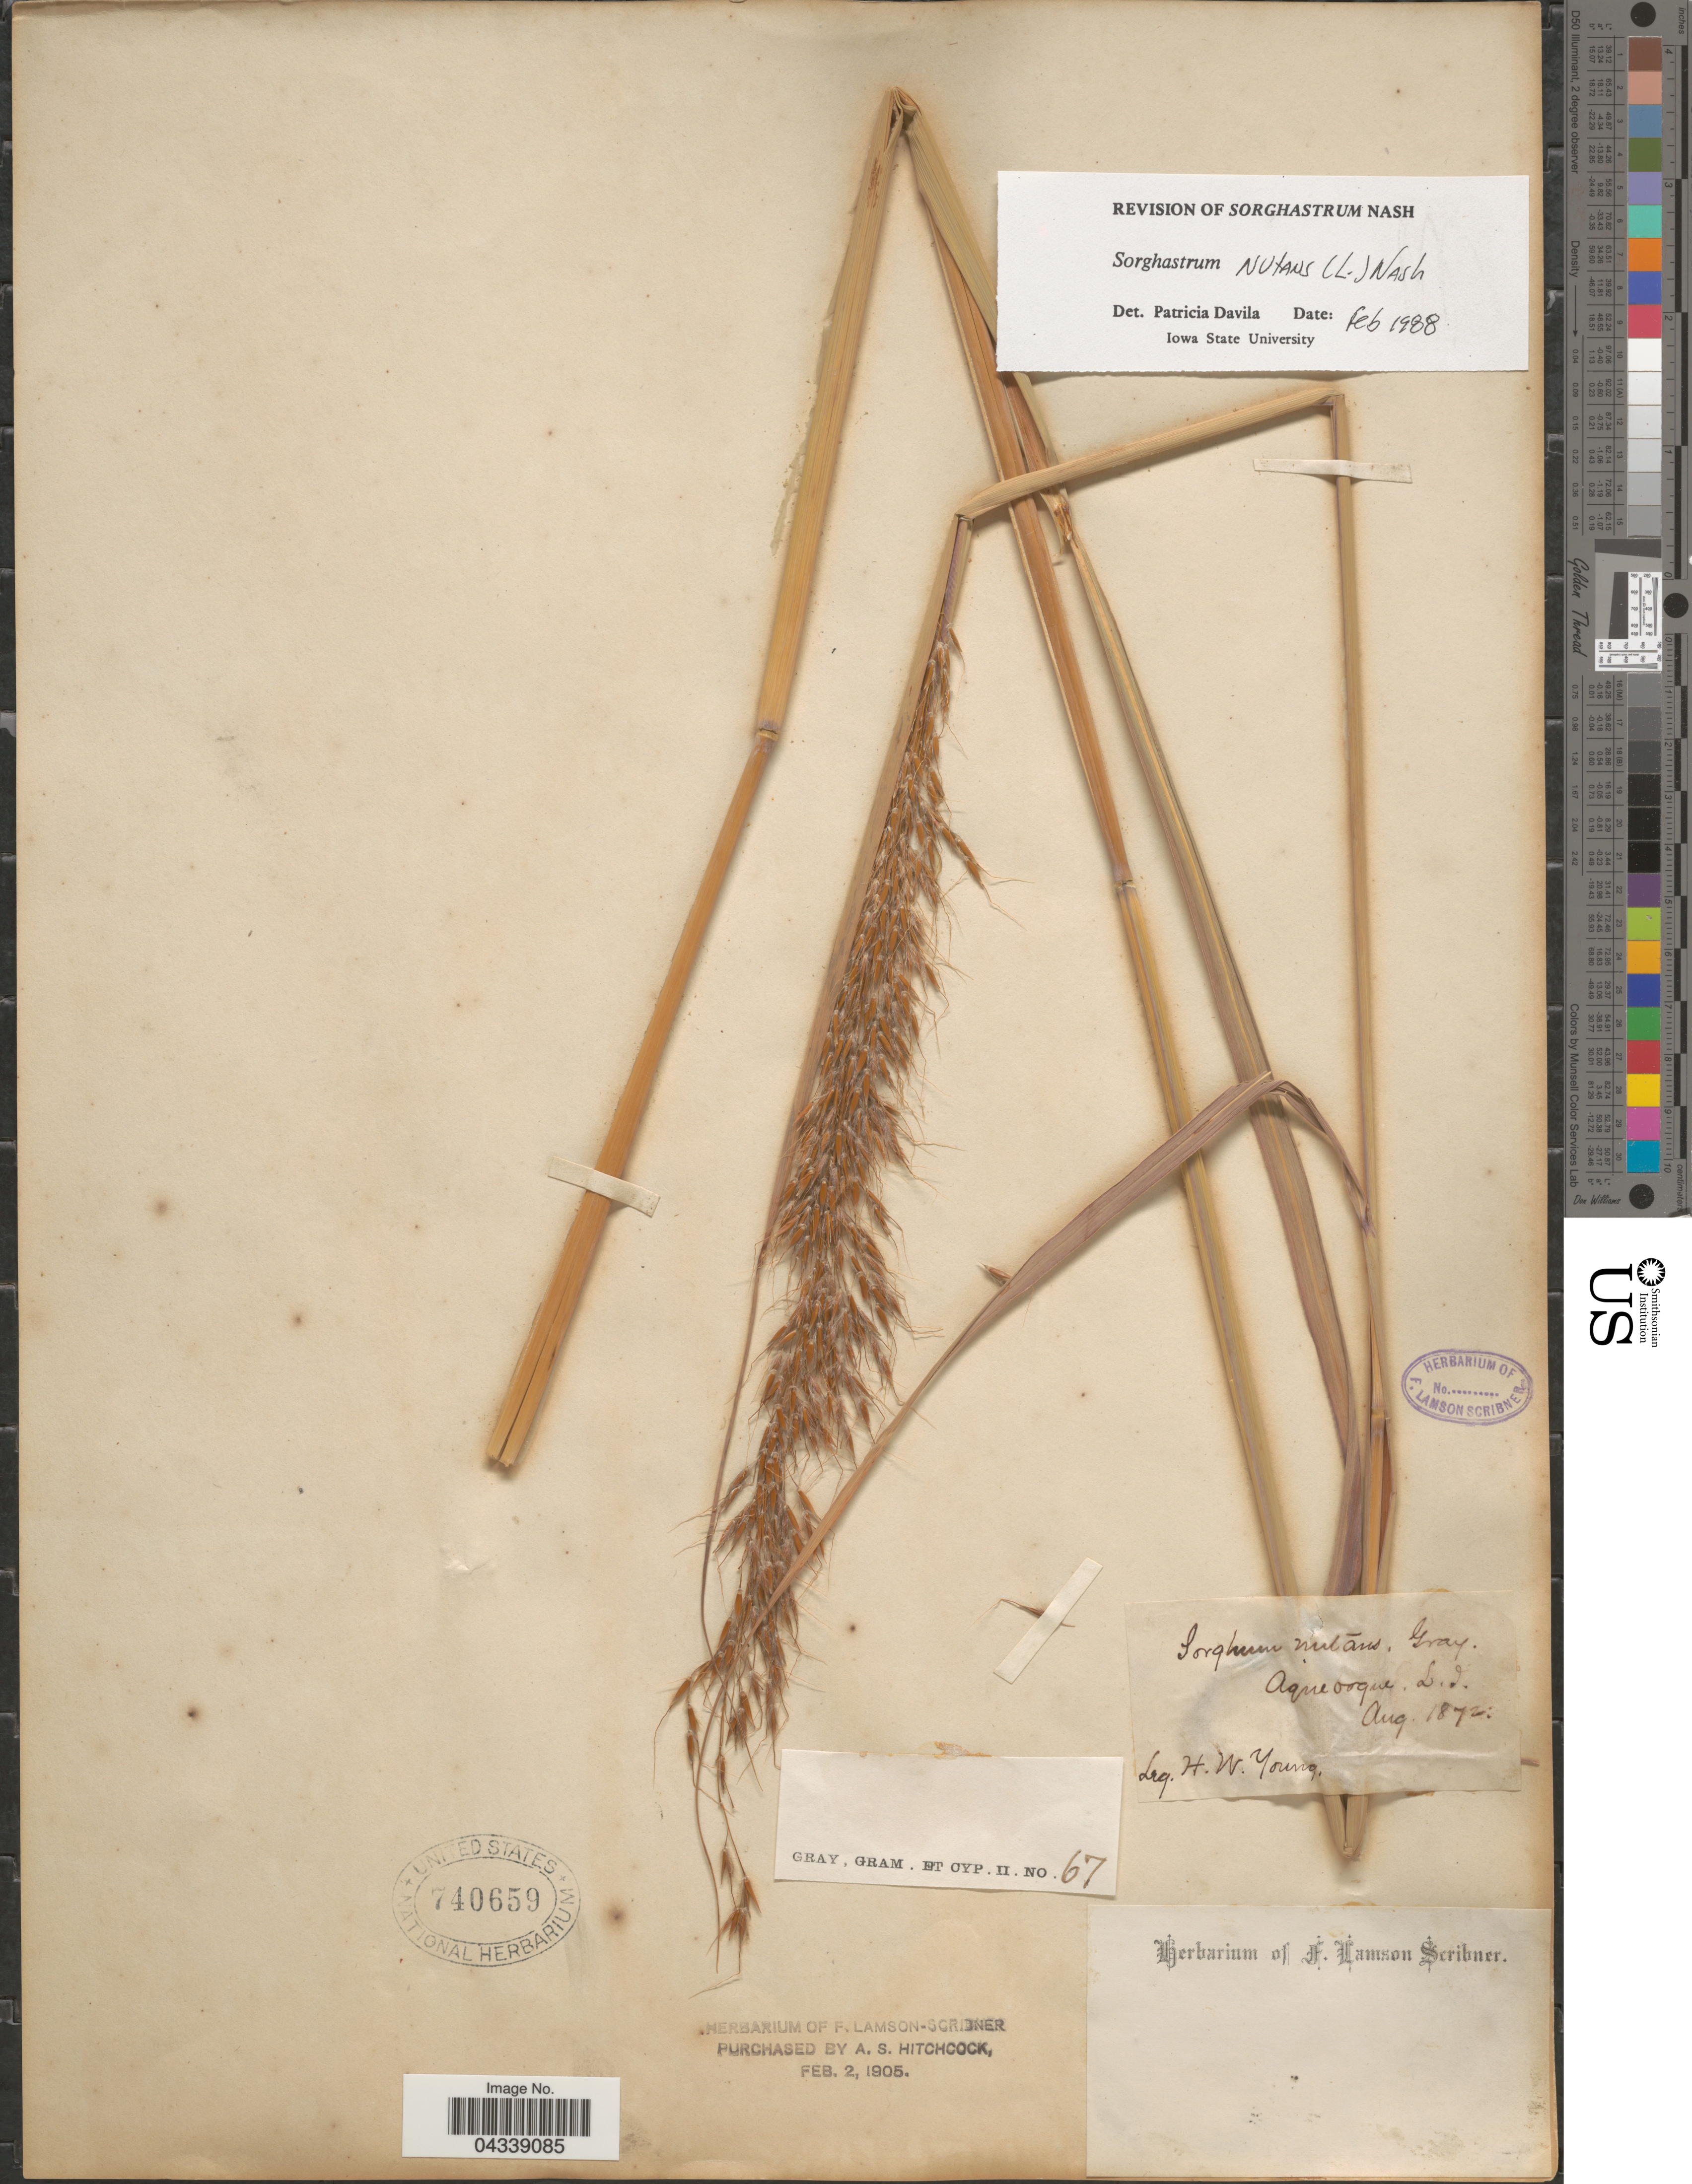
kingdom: Plantae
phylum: Tracheophyta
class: Liliopsida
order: Poales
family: Poaceae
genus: Sorghastrum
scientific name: Sorghastrum nutans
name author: (L.) Nash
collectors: H. W. Young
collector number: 67?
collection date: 1872-08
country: United States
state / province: New York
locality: Aqueboque, L. I.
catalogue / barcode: US 740659